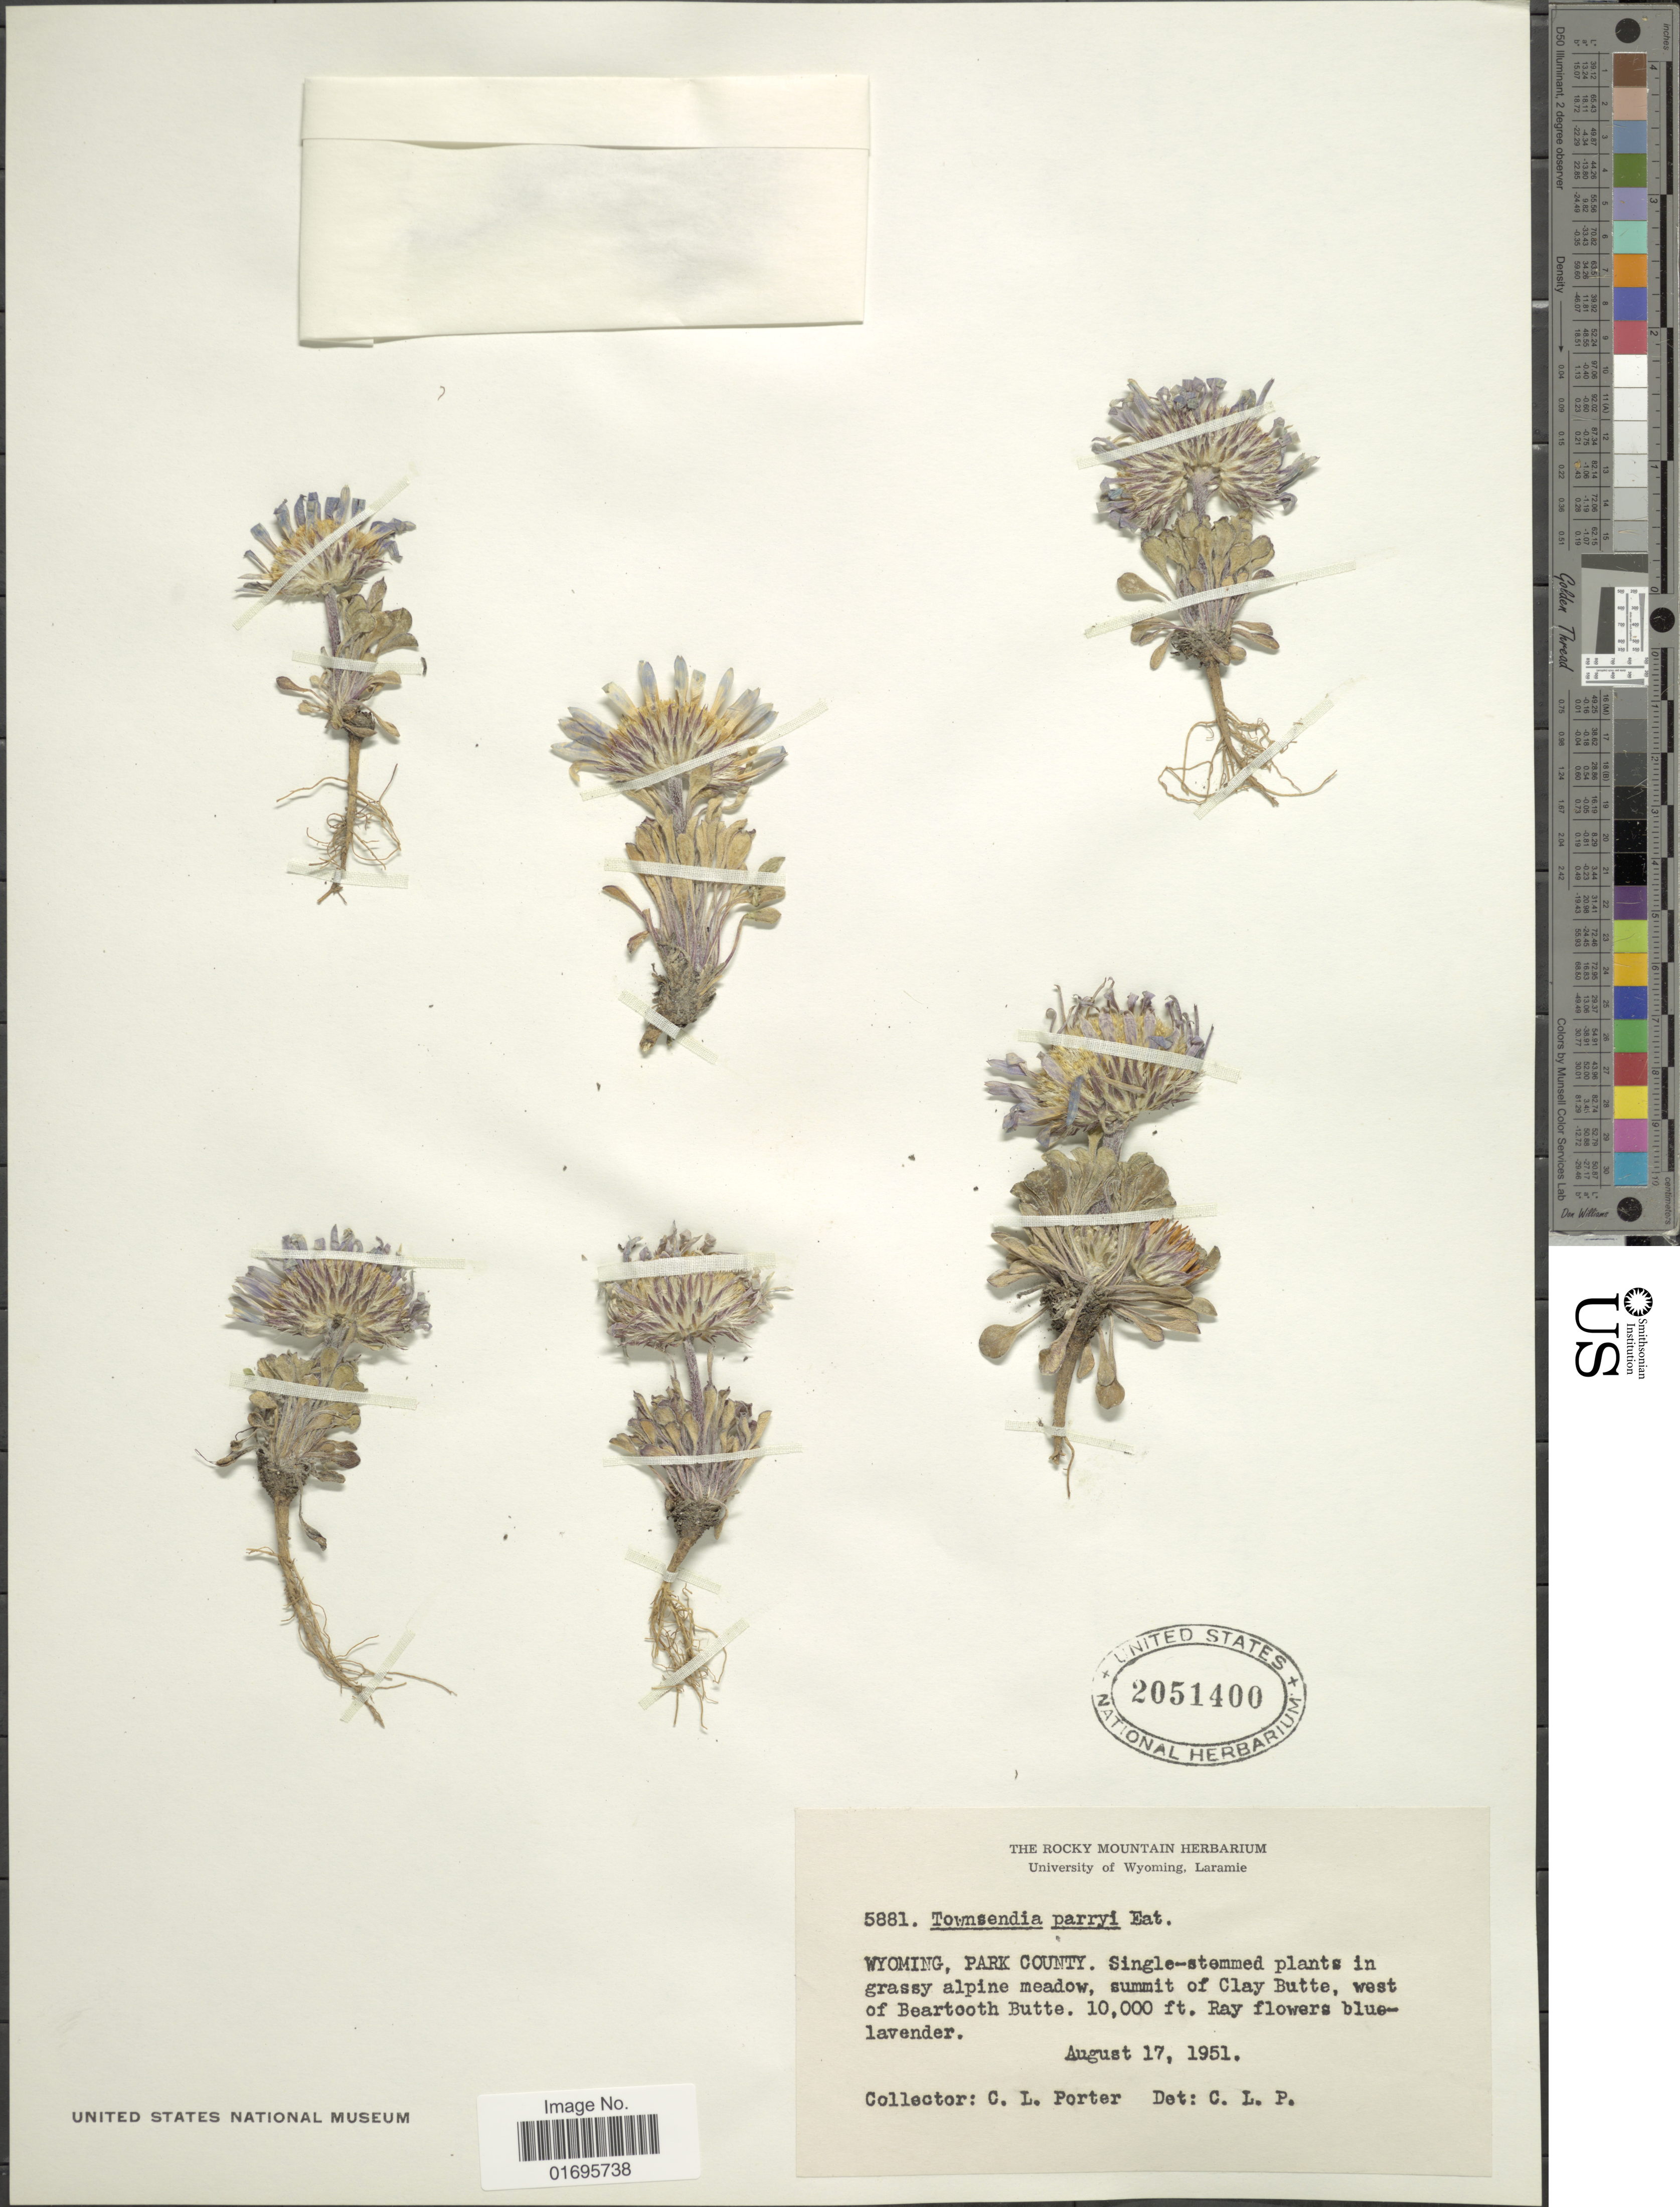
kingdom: Plantae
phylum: Tracheophyta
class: Magnoliopsida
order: Asterales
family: Asteraceae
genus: Townsendia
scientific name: Townsendia parryi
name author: D.C. Eaton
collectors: C. L. Porter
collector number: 5881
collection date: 1951-08-17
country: United States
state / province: Wyoming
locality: Wyoming, Park County. Single-stemmed plants in grassy alpine meadow, summit of Clay Bitte, west of Beartooth Butte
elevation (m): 3048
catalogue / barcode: US 2051400